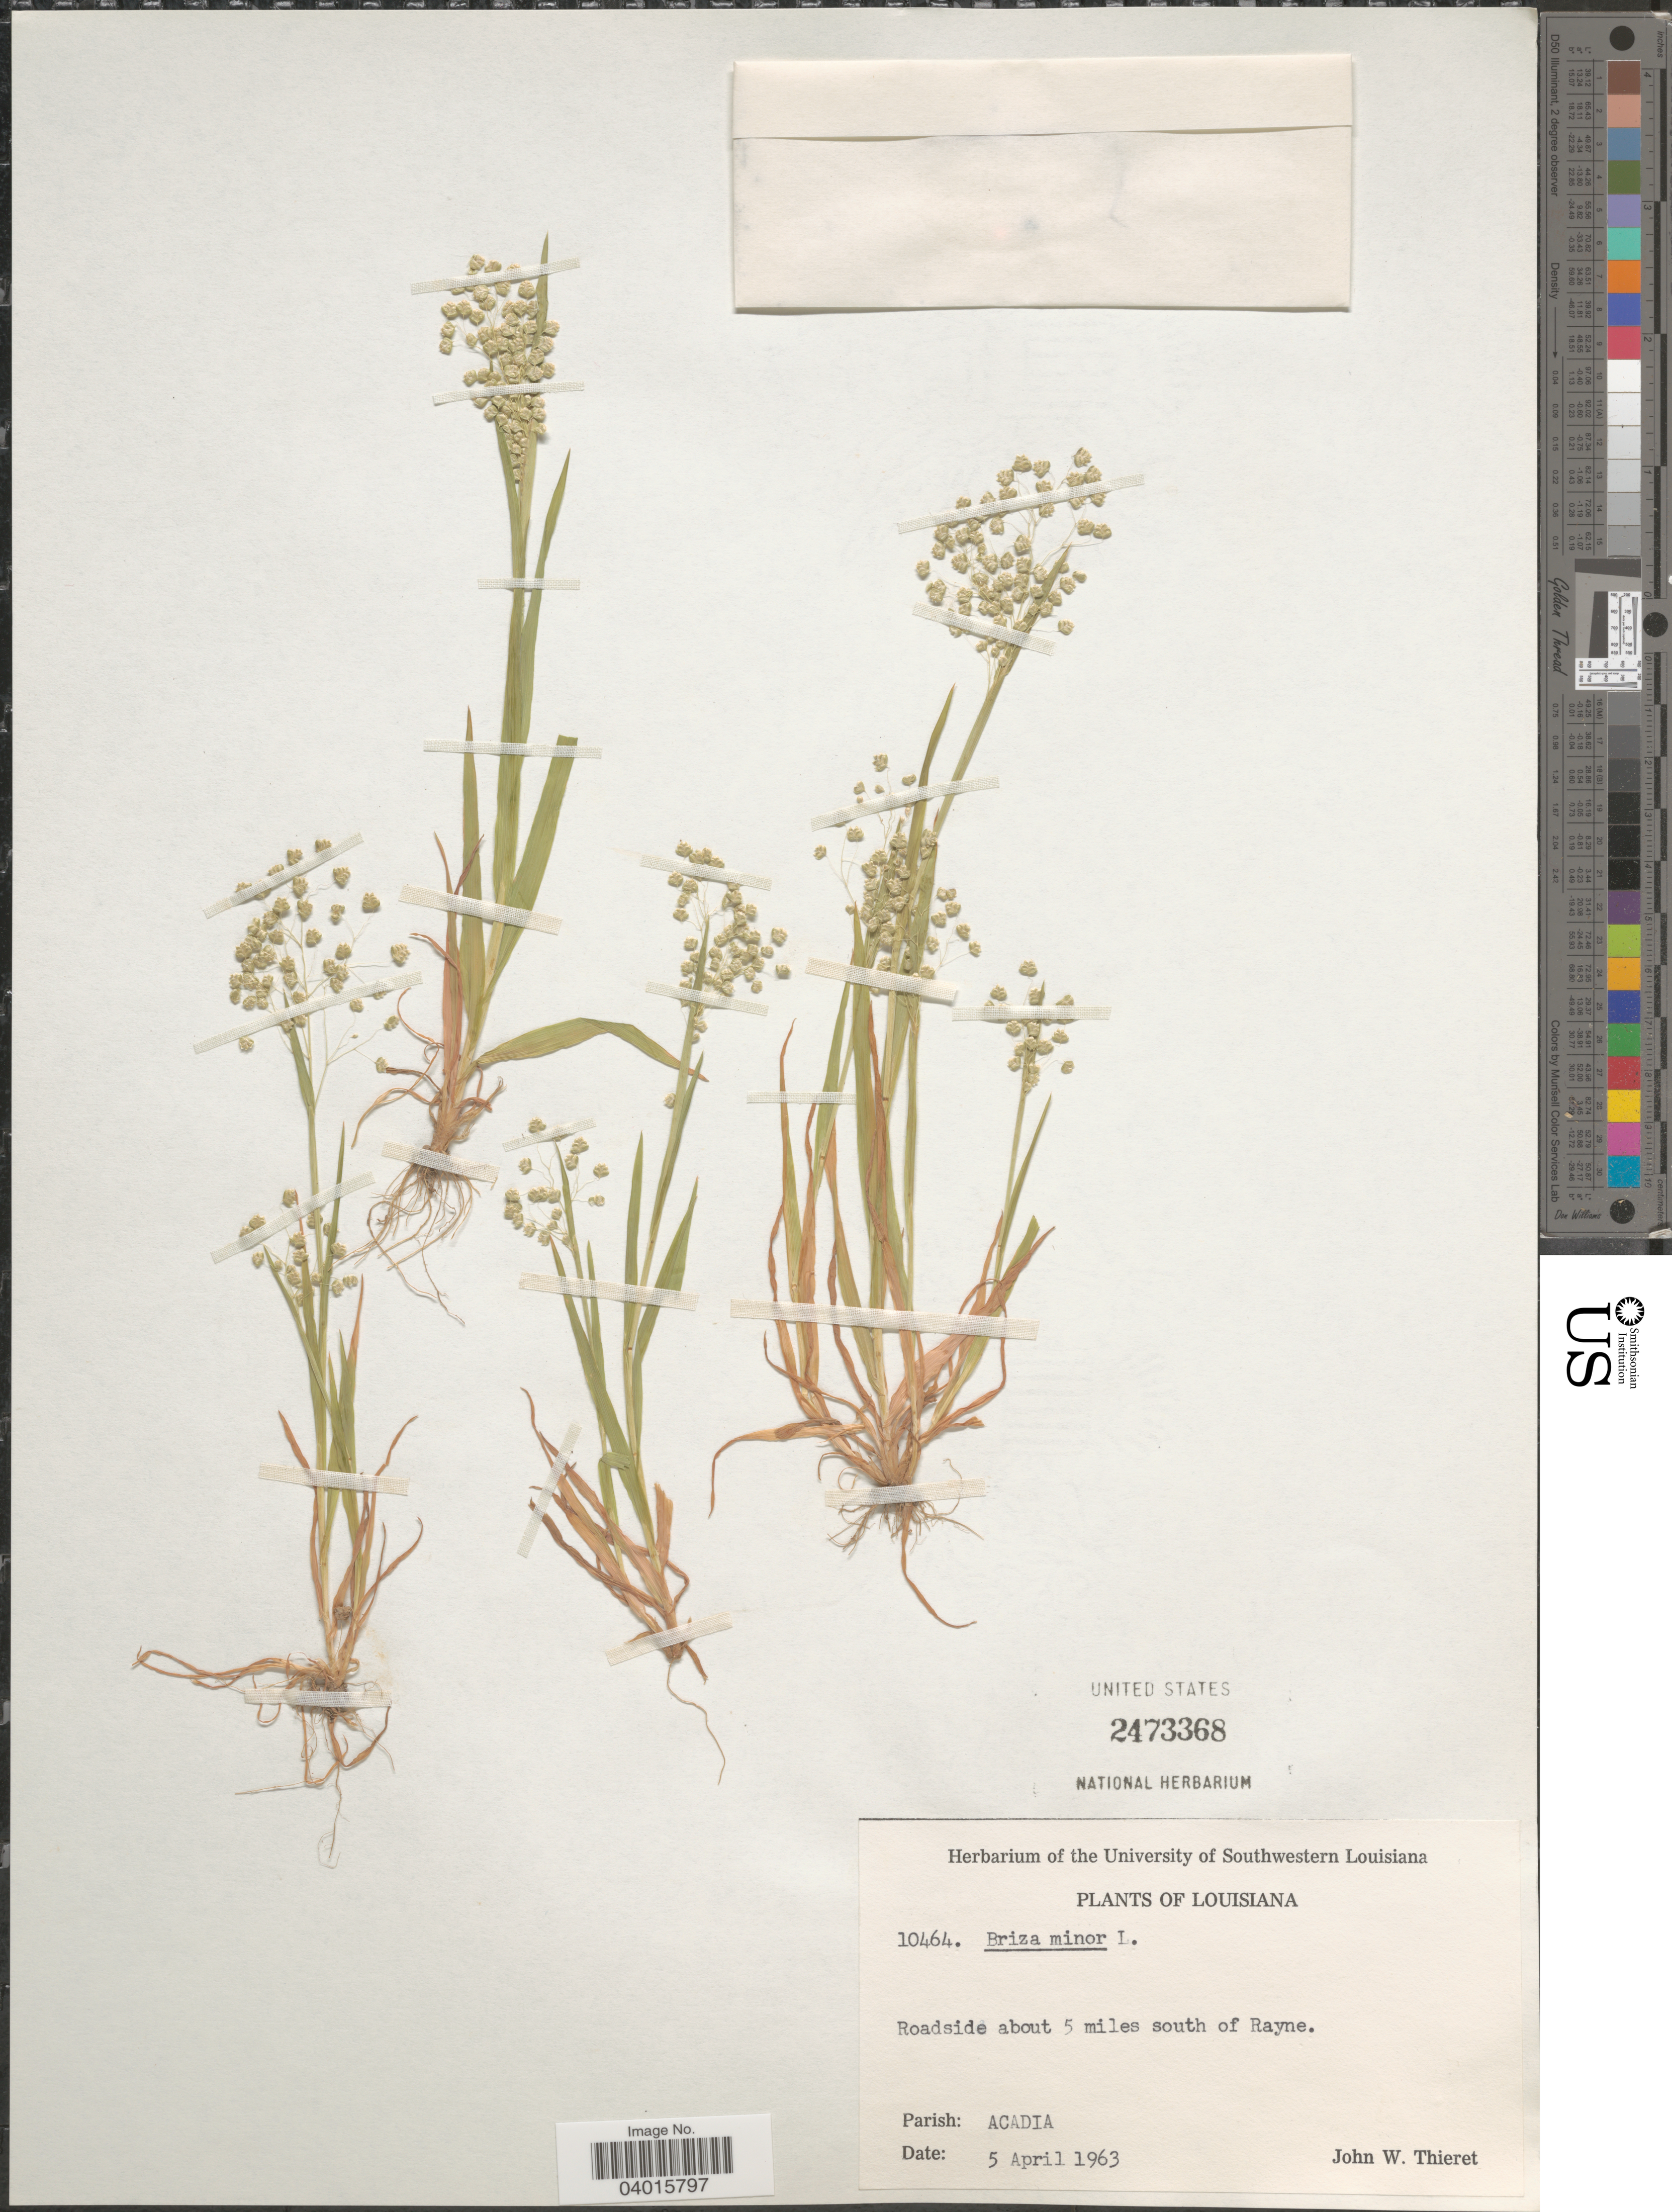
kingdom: Plantae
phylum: Tracheophyta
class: Liliopsida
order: Poales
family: Poaceae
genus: Briza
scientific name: Briza minor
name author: L.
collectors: J. W. Thieret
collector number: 10464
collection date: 1963-04-05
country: United States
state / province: Louisiana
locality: Roadside about 5 miles south of Rayne. Parish: Acadia.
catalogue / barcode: US 2473368